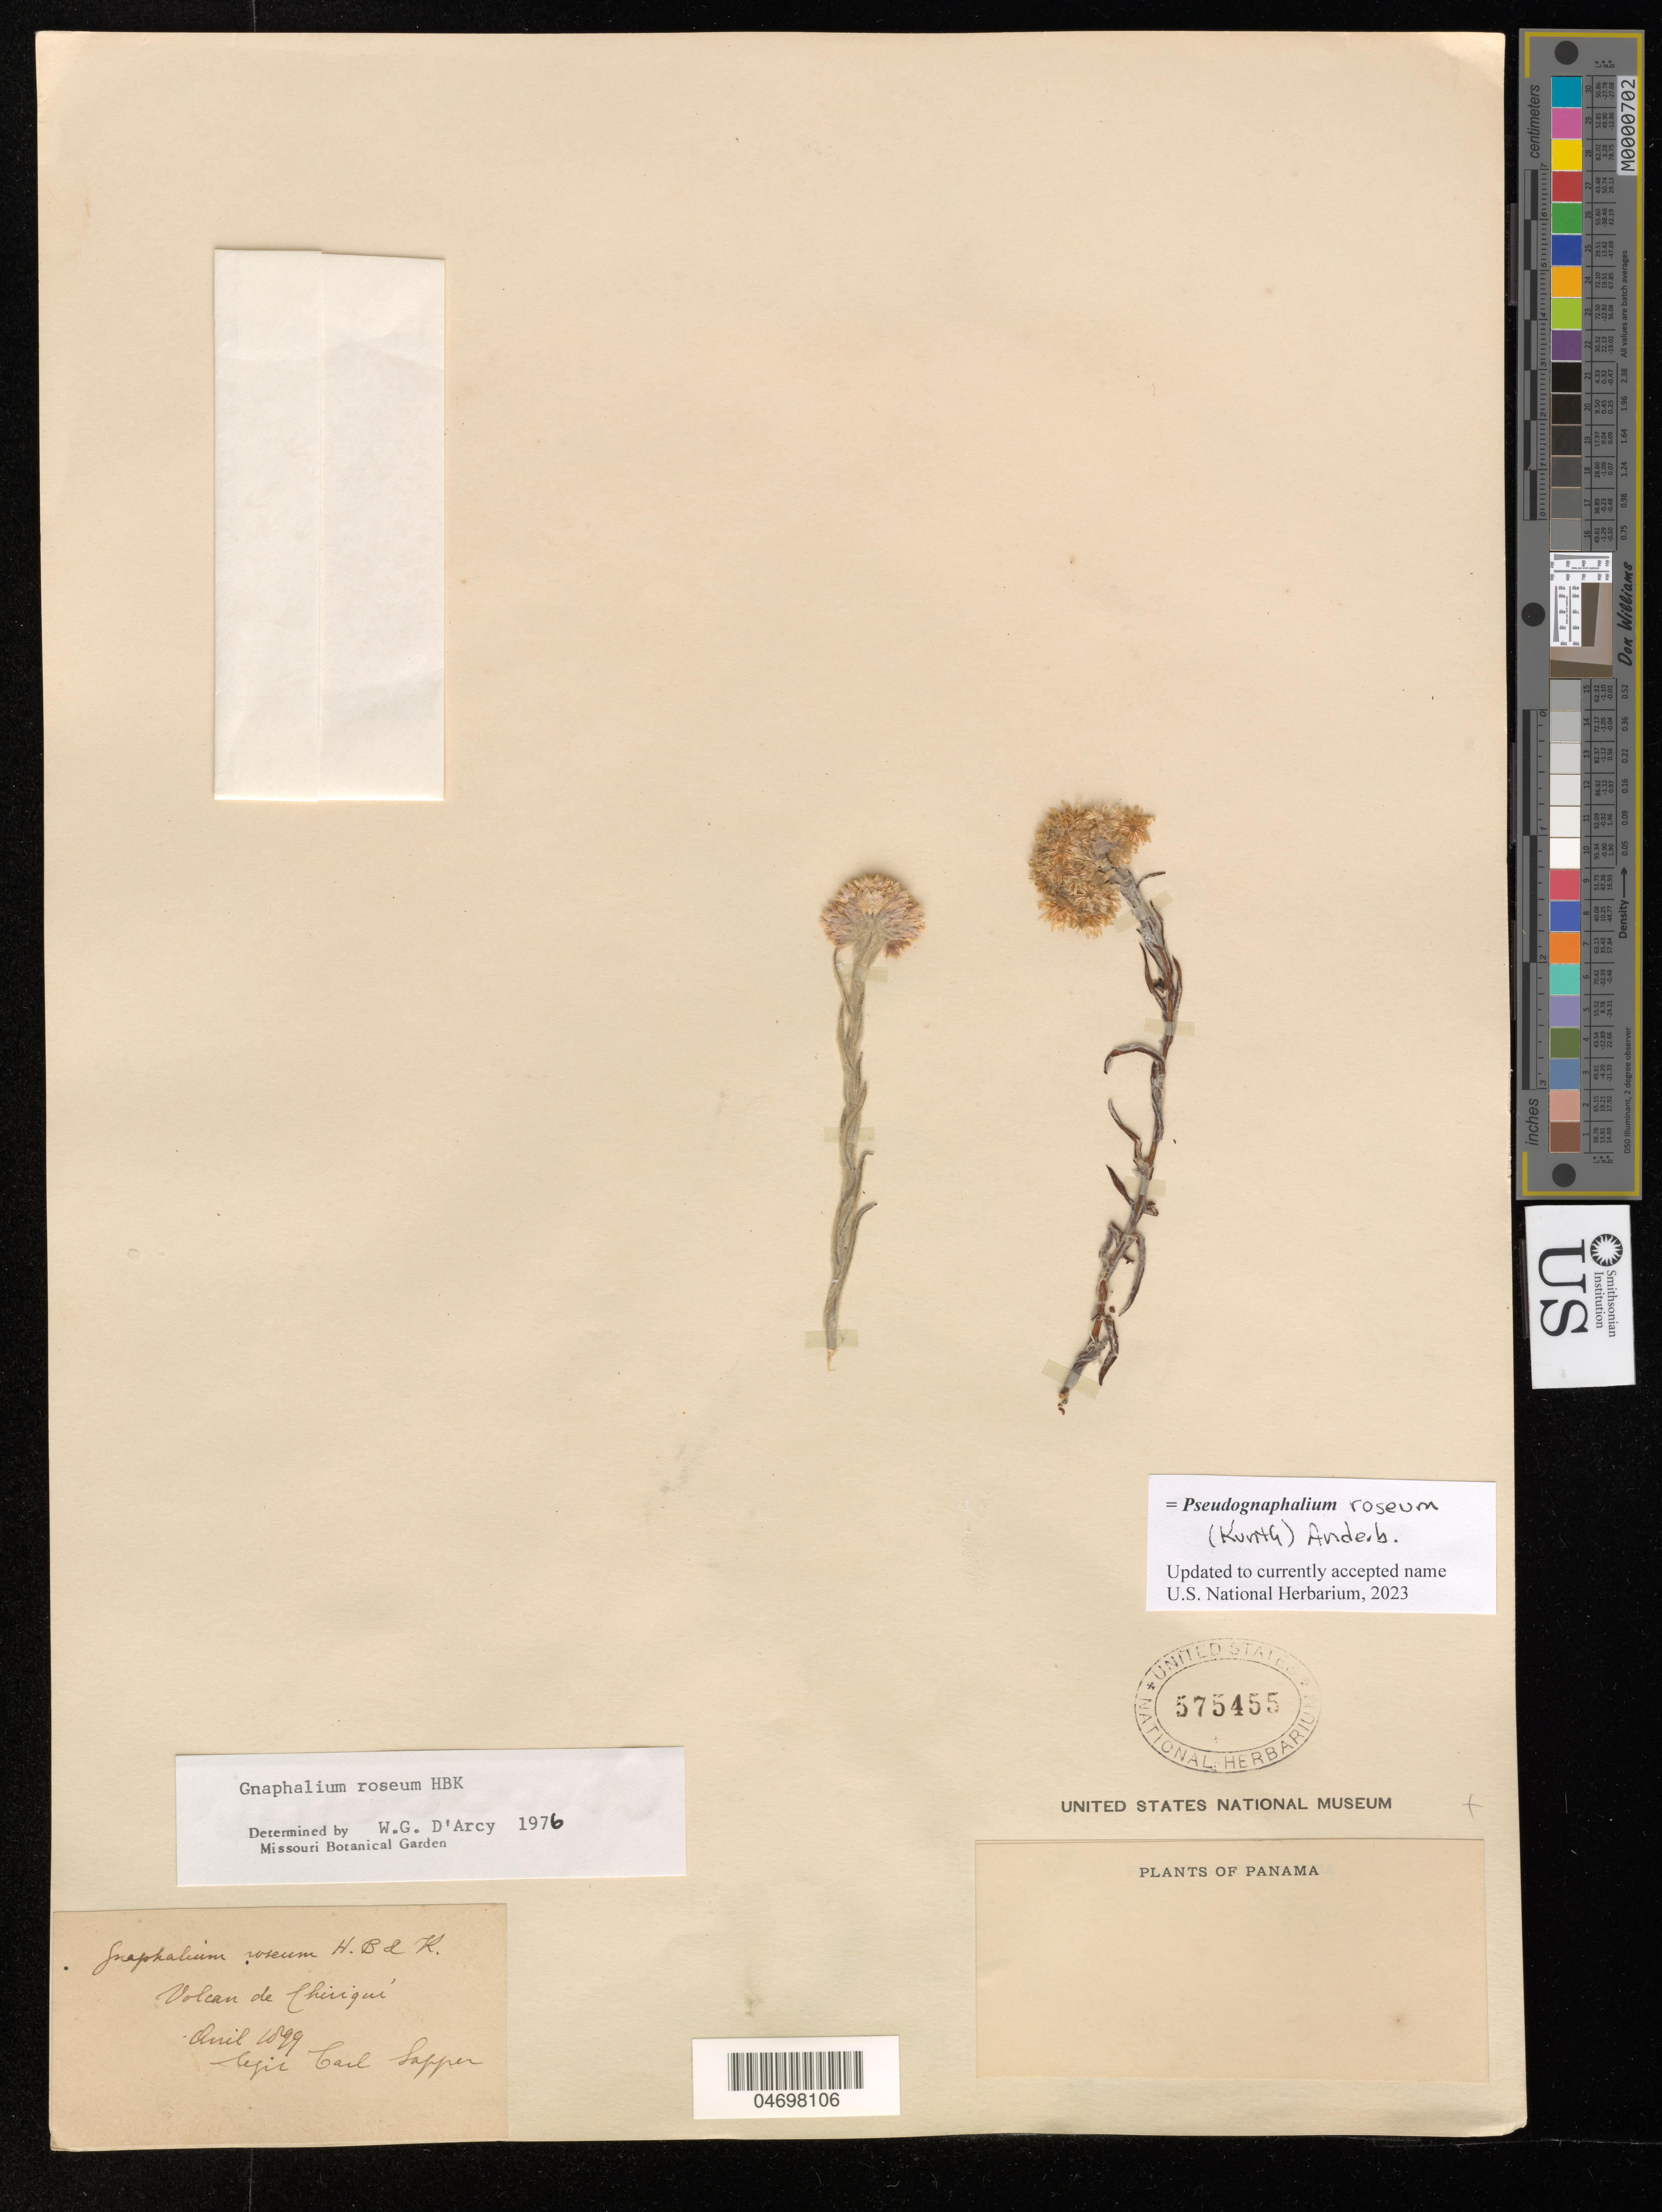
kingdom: Plantae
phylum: Tracheophyta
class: Magnoliopsida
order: Asterales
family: Asteraceae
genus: Pseudognaphalium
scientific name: Pseudognaphalium pruskii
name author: G.L. Nesom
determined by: Nesom, Guy L.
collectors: C. Sapper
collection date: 1899-04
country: Panama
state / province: Chiriqui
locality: Volcan Chiriqui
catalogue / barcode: US 575455